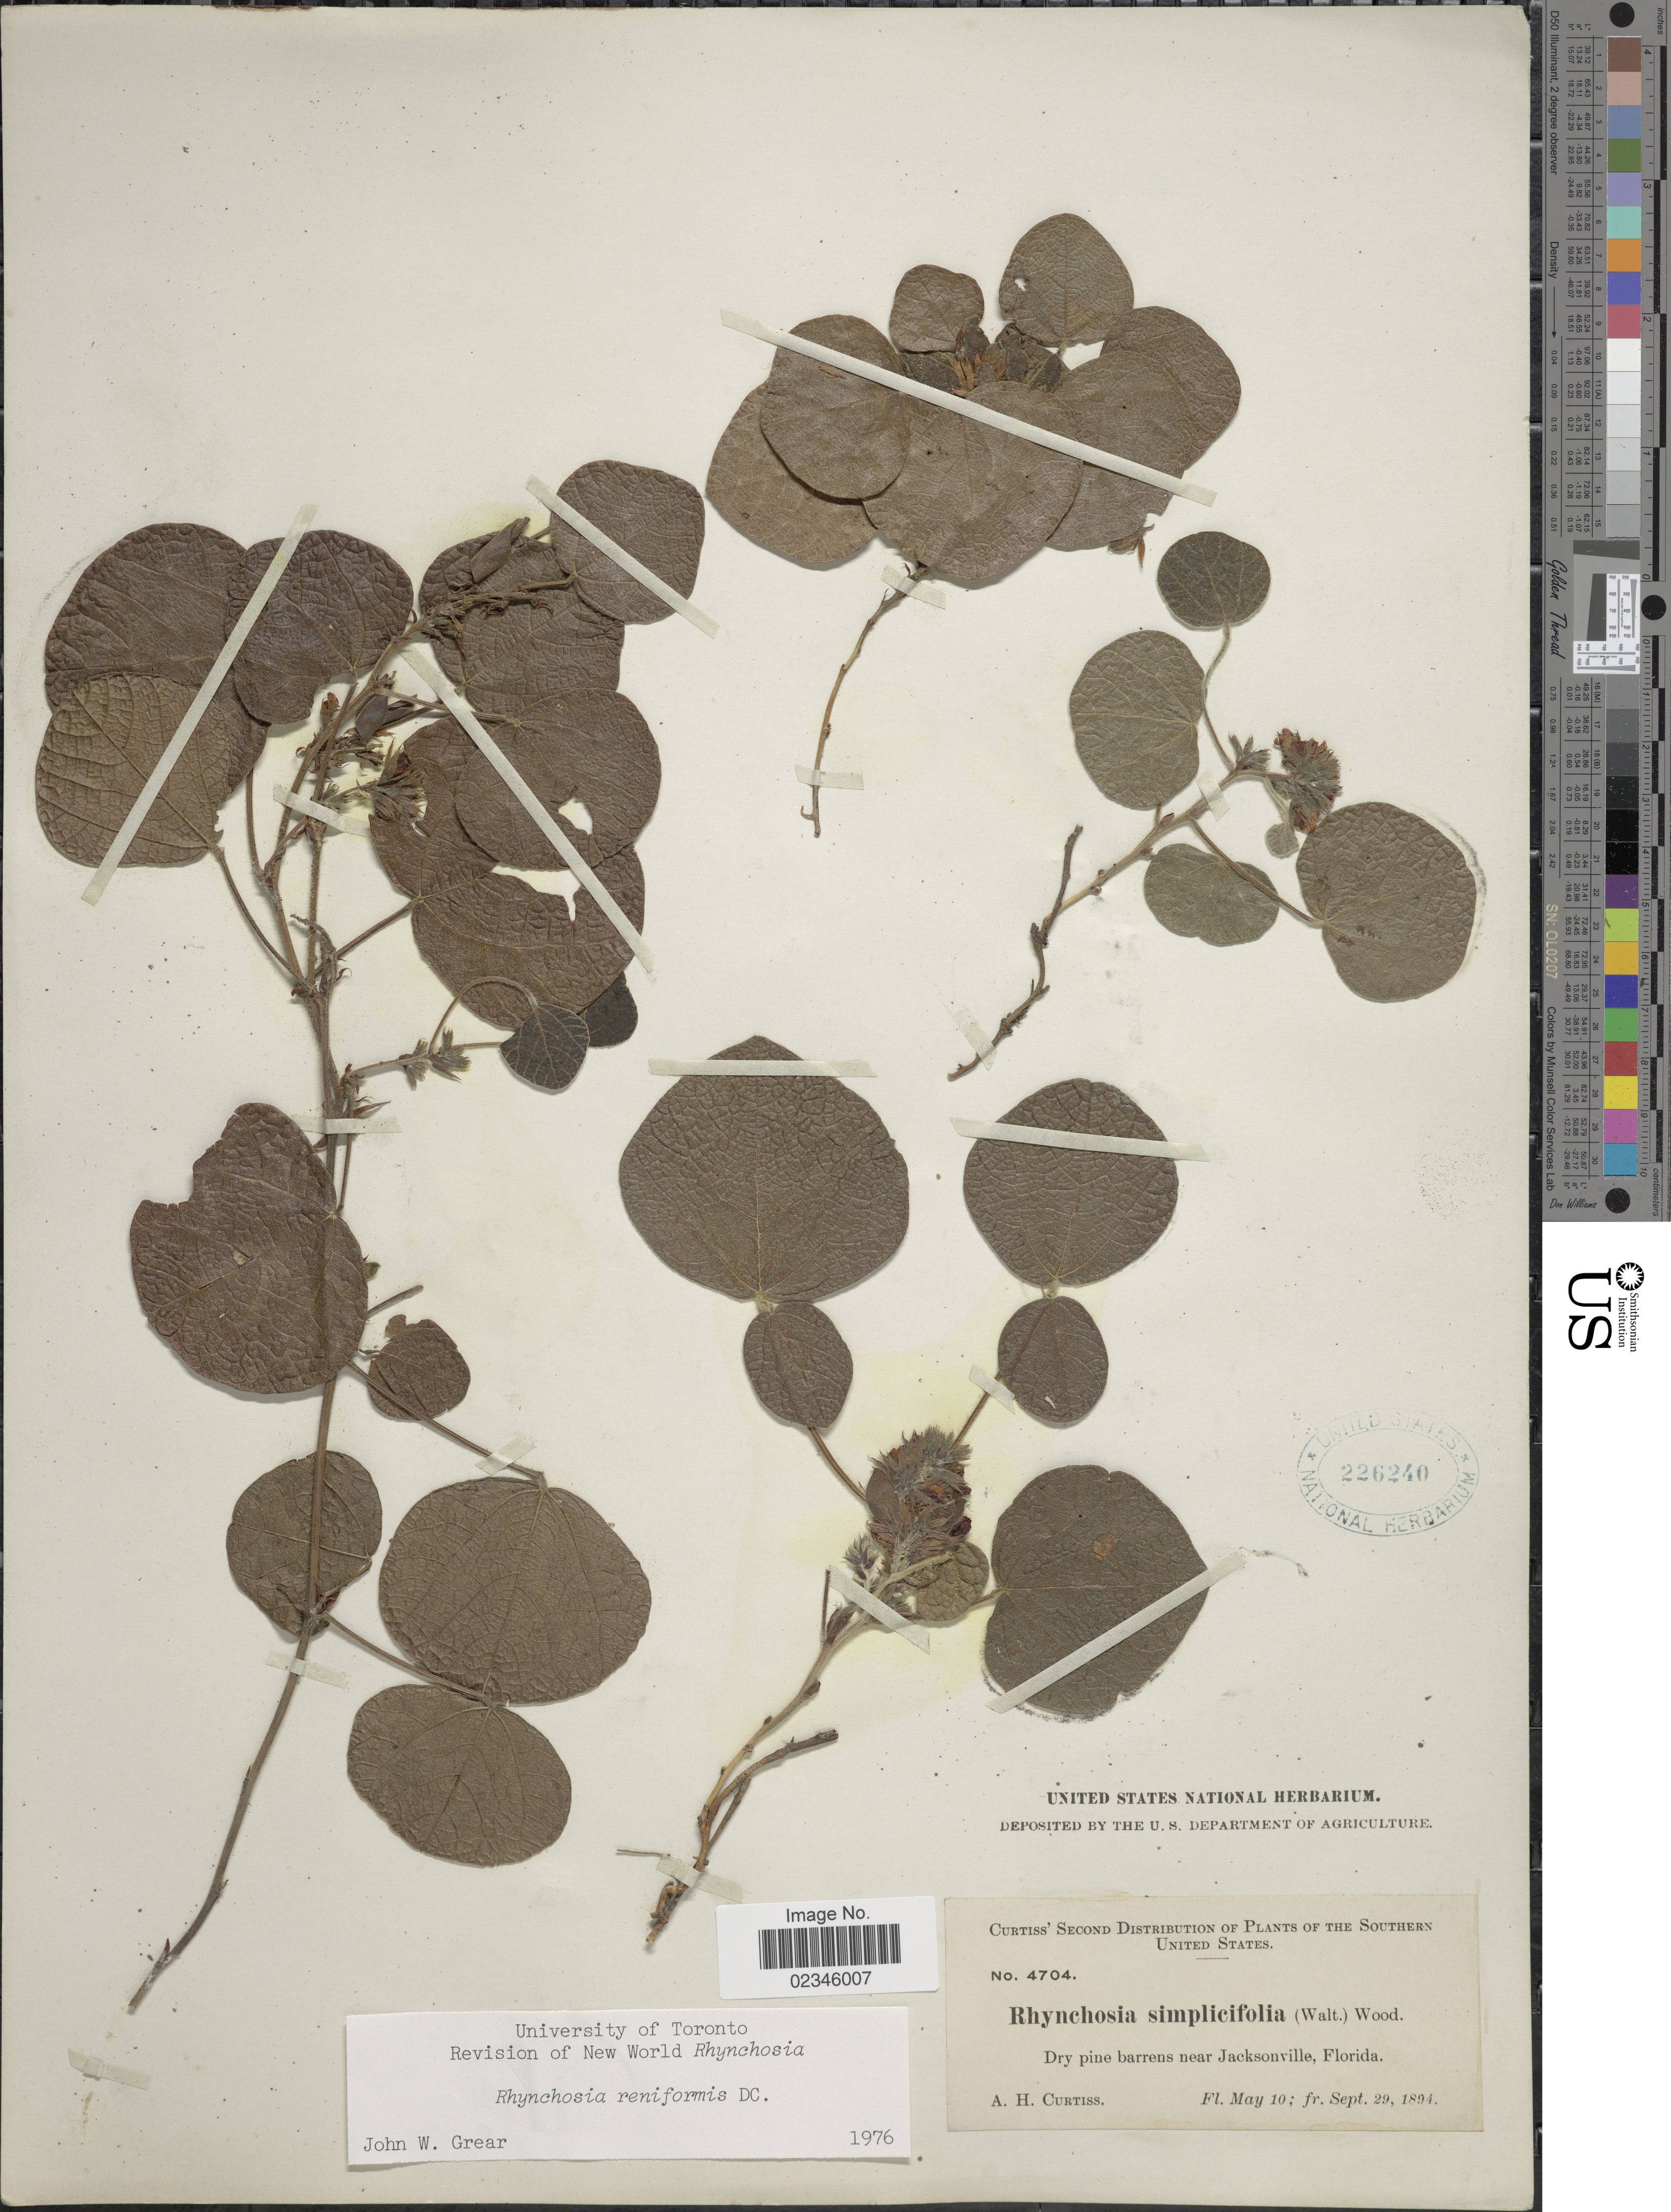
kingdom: Plantae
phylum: Tracheophyta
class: Magnoliopsida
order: Fabales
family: Fabaceae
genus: Rhynchosia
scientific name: Rhynchosia reniformis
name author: DC.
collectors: A. H. Curtiss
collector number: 4704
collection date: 1894-05-10/1894-09-29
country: United States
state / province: Florida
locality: Southern United States, dry pine barrens near Jacksonville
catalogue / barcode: US 226240